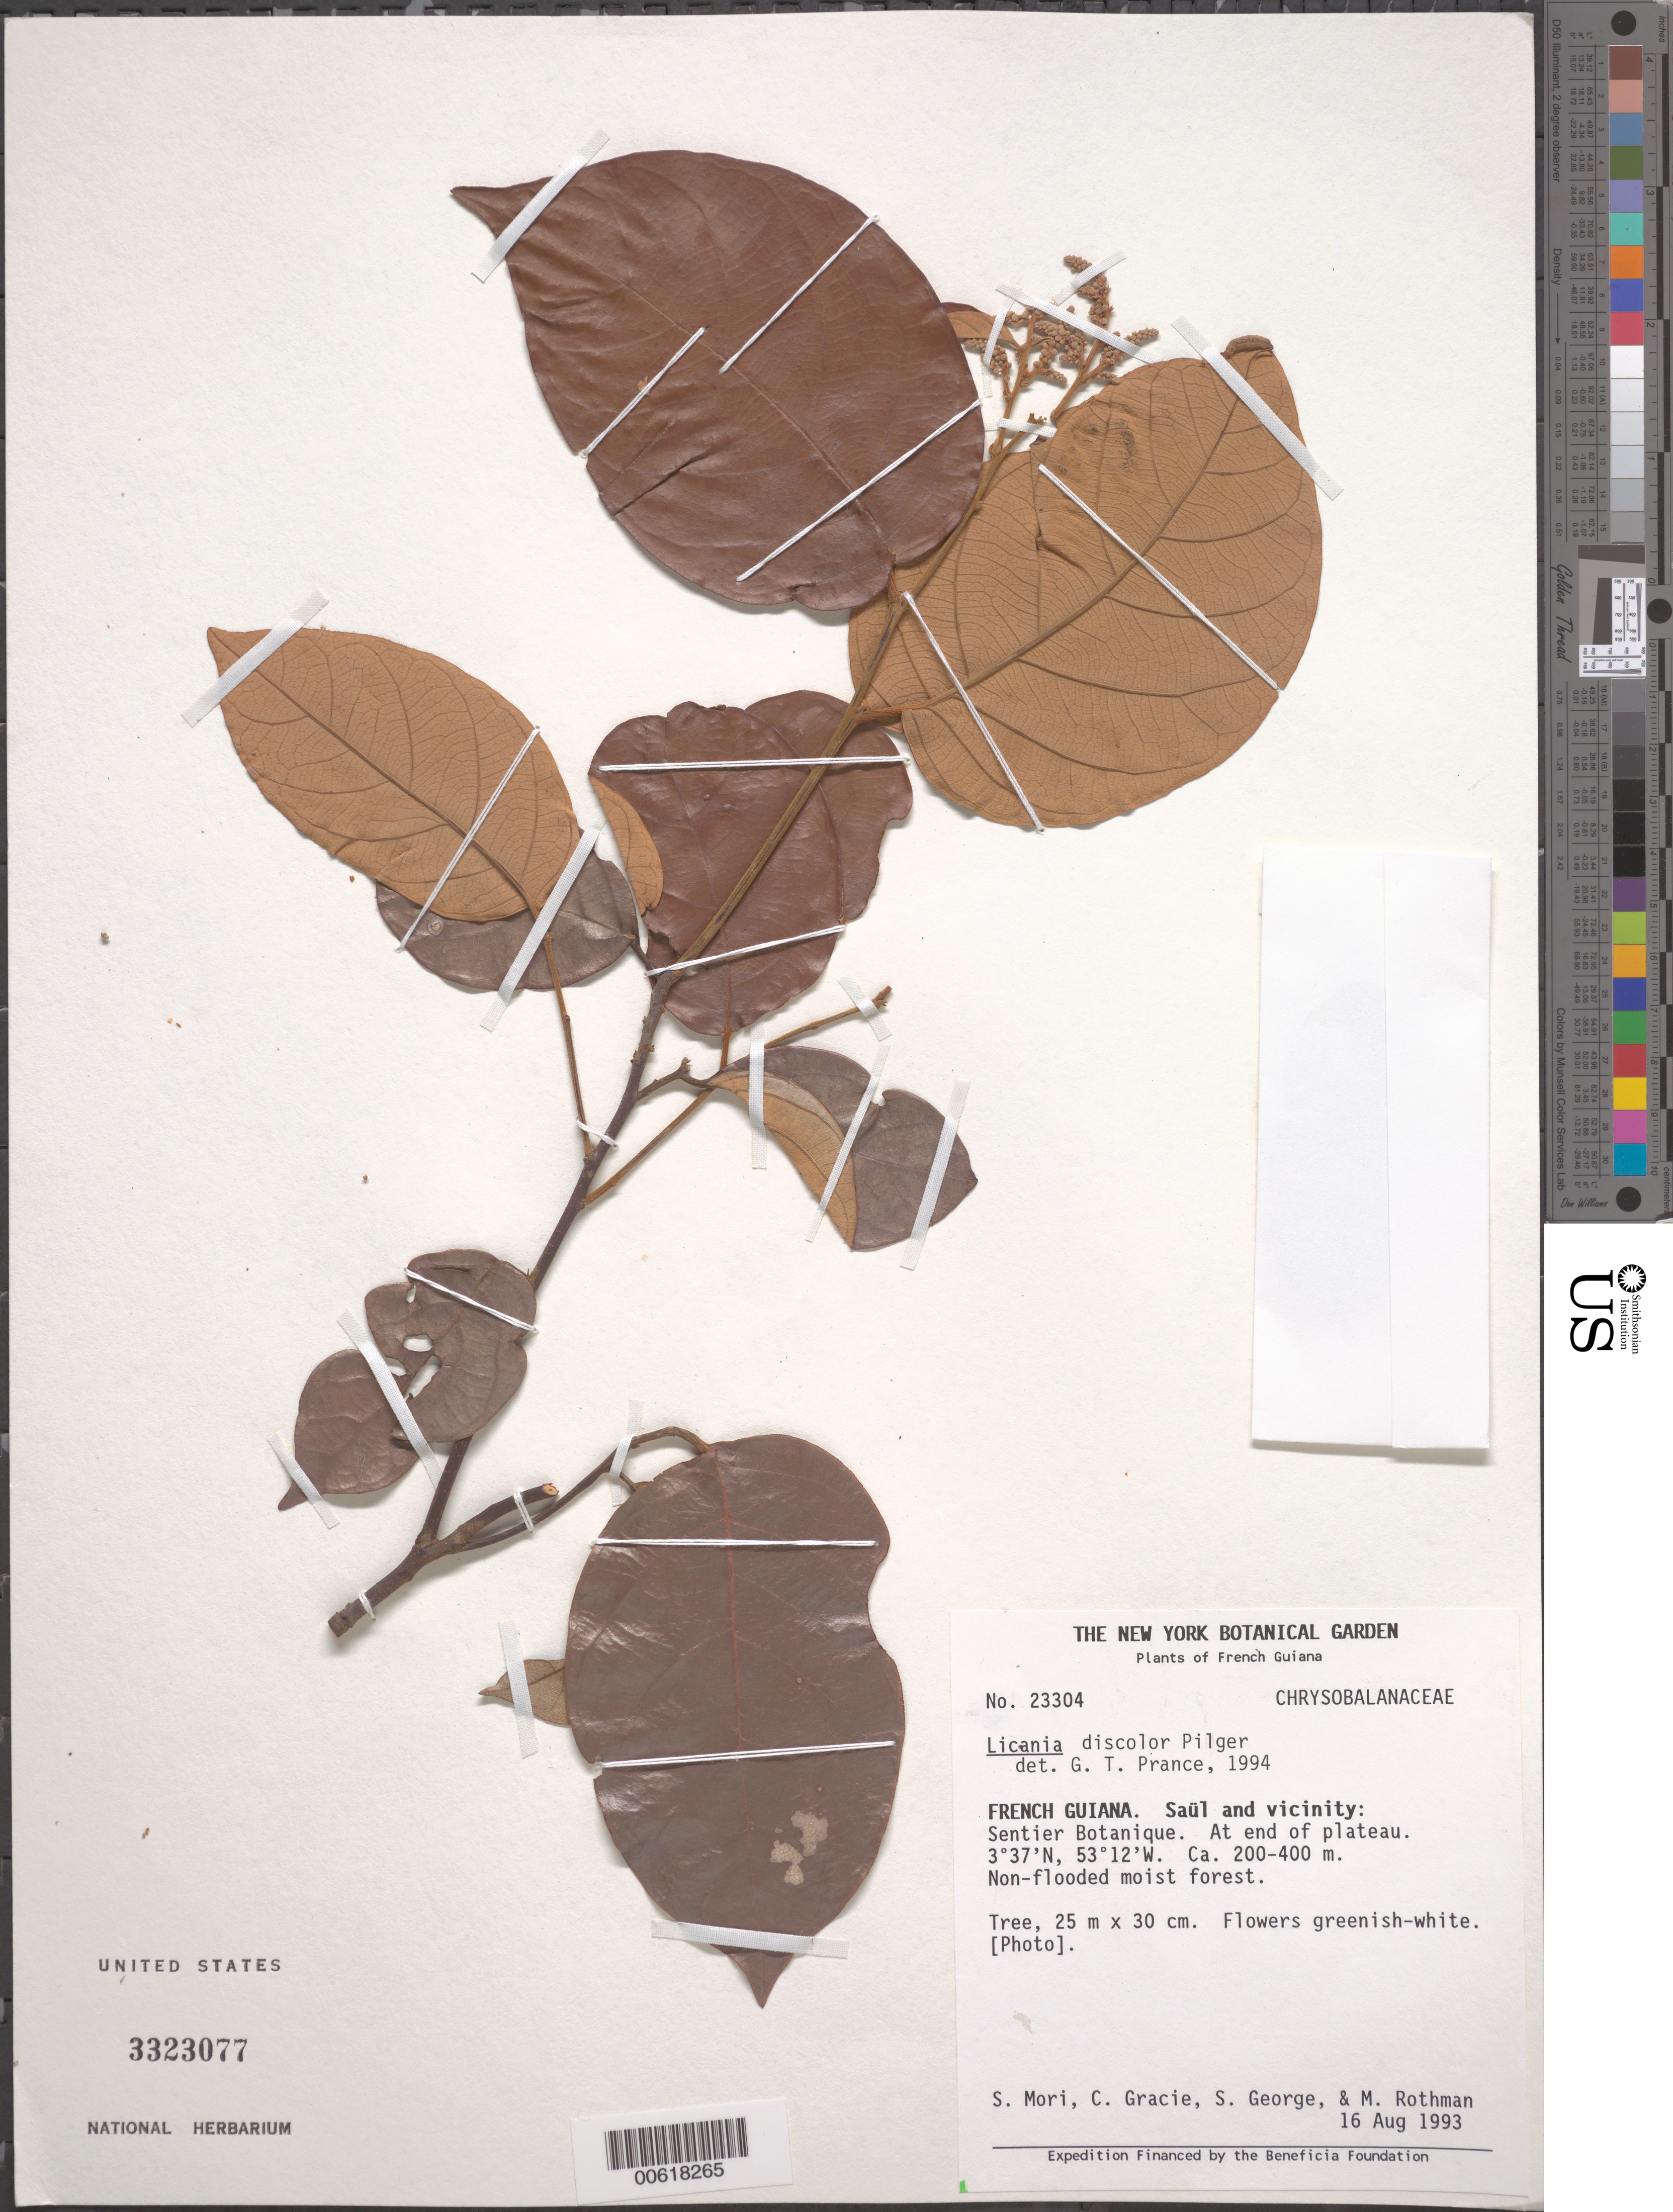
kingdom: Plantae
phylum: Tracheophyta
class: Magnoliopsida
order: Malpighiales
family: Chrysobalanaceae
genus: Licania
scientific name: Licania discolor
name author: Pilg.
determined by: Prance, G. T.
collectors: S. Mori, C. A. Gracie, S. George & M. Rothman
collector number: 23304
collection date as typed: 16-Aug-93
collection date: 1993-08-16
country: French Guiana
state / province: Saint-Laurent-du-Maroni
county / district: Saül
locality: Saül and vic., Sentier Botanique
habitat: Non-flooded moist forest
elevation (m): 200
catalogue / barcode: US 3323077